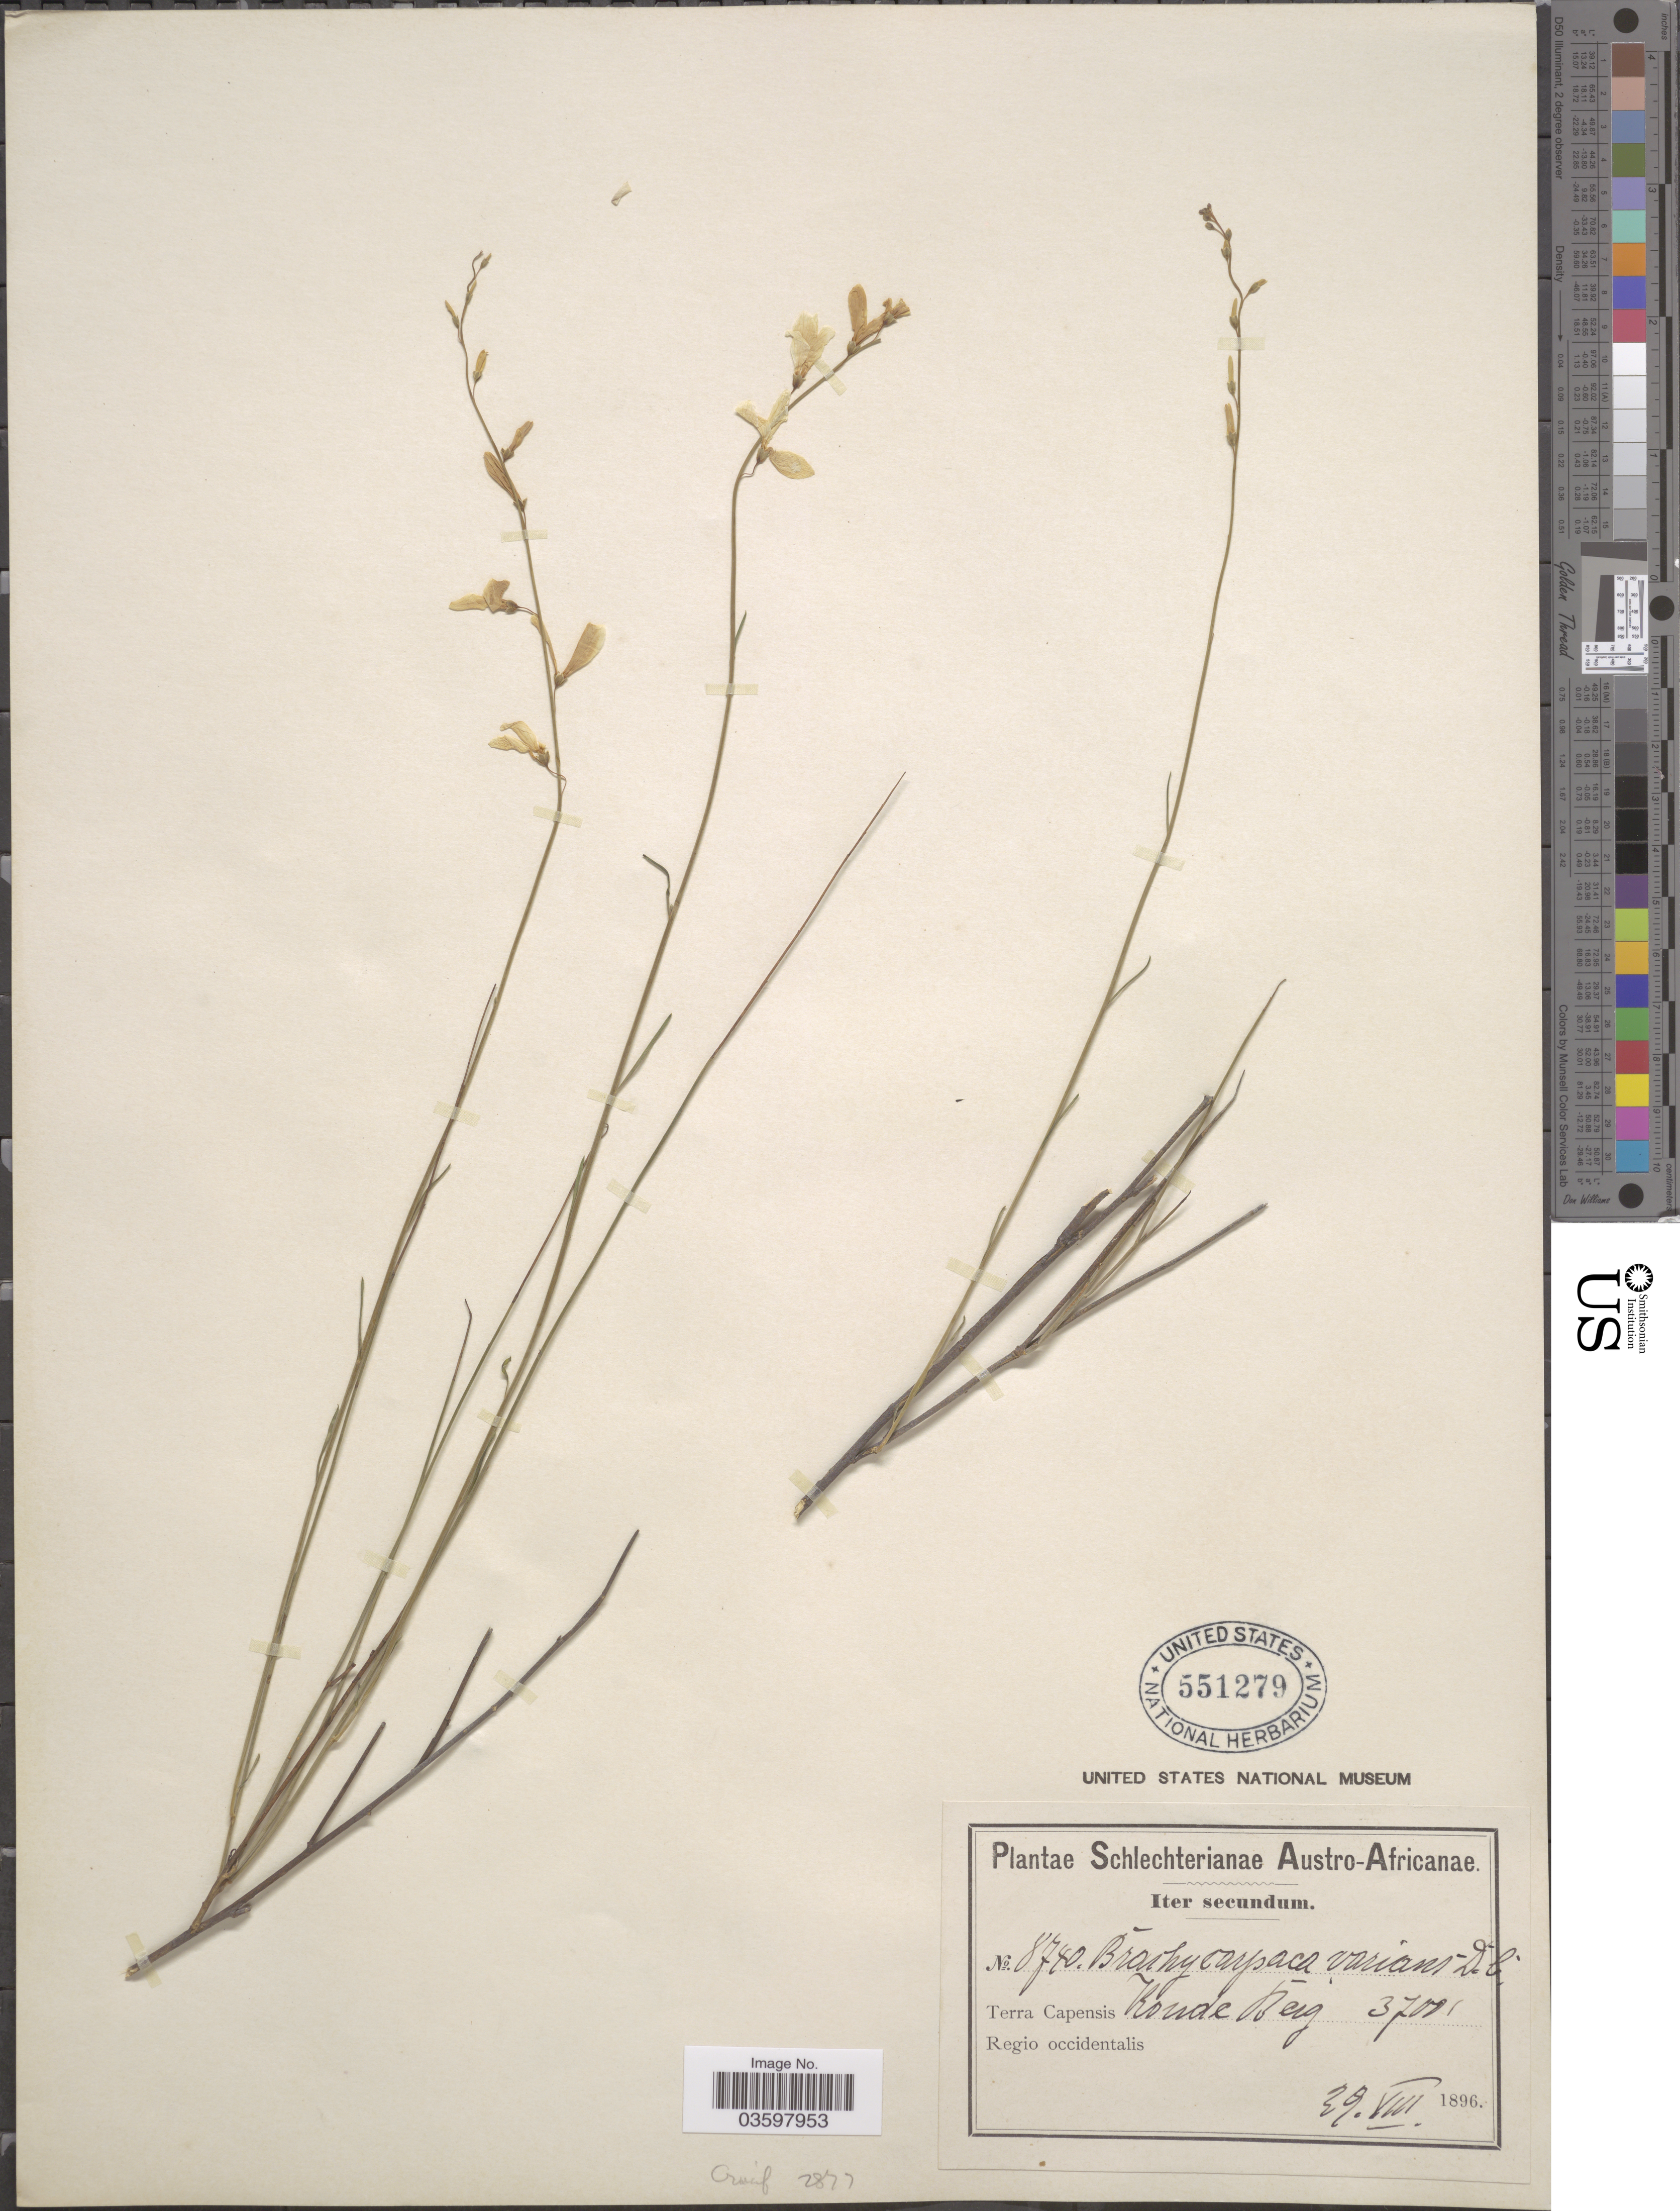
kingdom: Plantae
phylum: Tracheophyta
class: Magnoliopsida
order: Brassicales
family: Brassicaceae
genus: Heliophila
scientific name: Heliophila juncea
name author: (P.J. Bergius) Druce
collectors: Schlechter, --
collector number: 8780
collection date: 1896-08-29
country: South Africa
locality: Austro-Africanae. Terra Capensis. Regio occidentalis. Koude Berg.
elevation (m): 1128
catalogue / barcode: US 551279